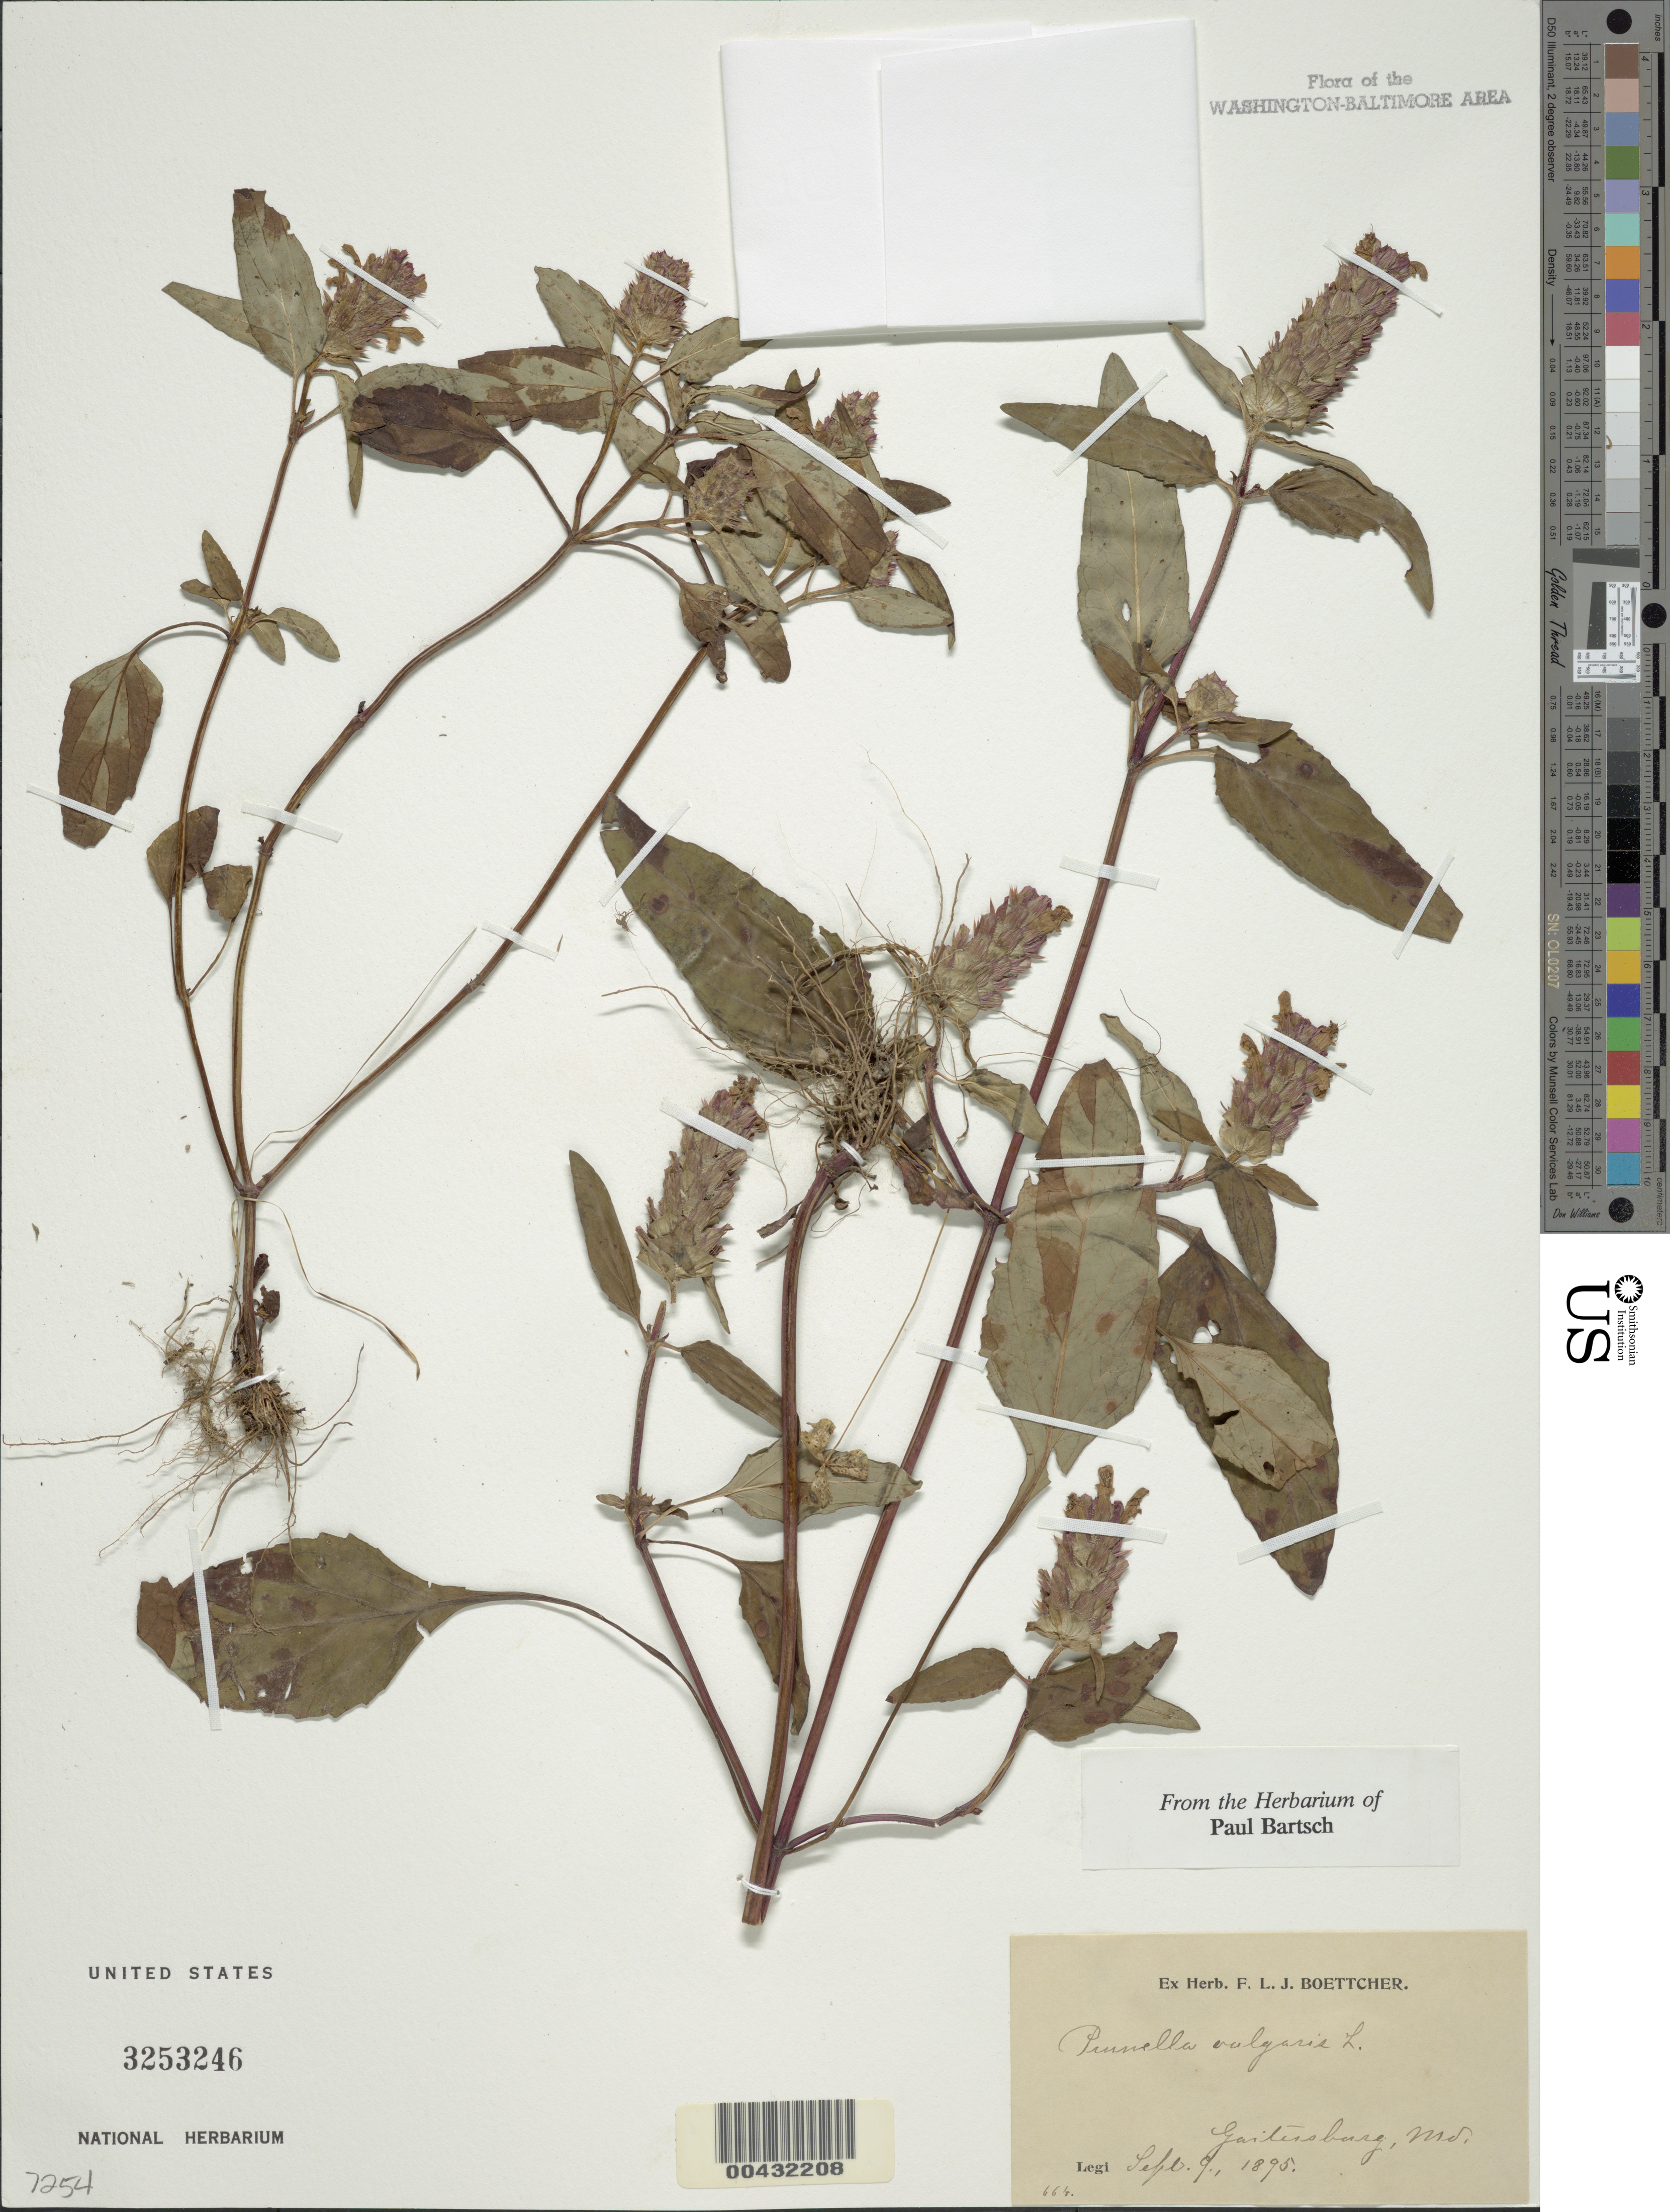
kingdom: Plantae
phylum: Tracheophyta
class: Magnoliopsida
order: Lamiales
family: Lamiaceae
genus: Prunella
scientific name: Prunella vulgaris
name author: L.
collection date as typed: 09 Sep 1895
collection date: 1895-09-09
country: United States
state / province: Maryland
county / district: Montgomery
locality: Gaithersburg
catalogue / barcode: US 3253246